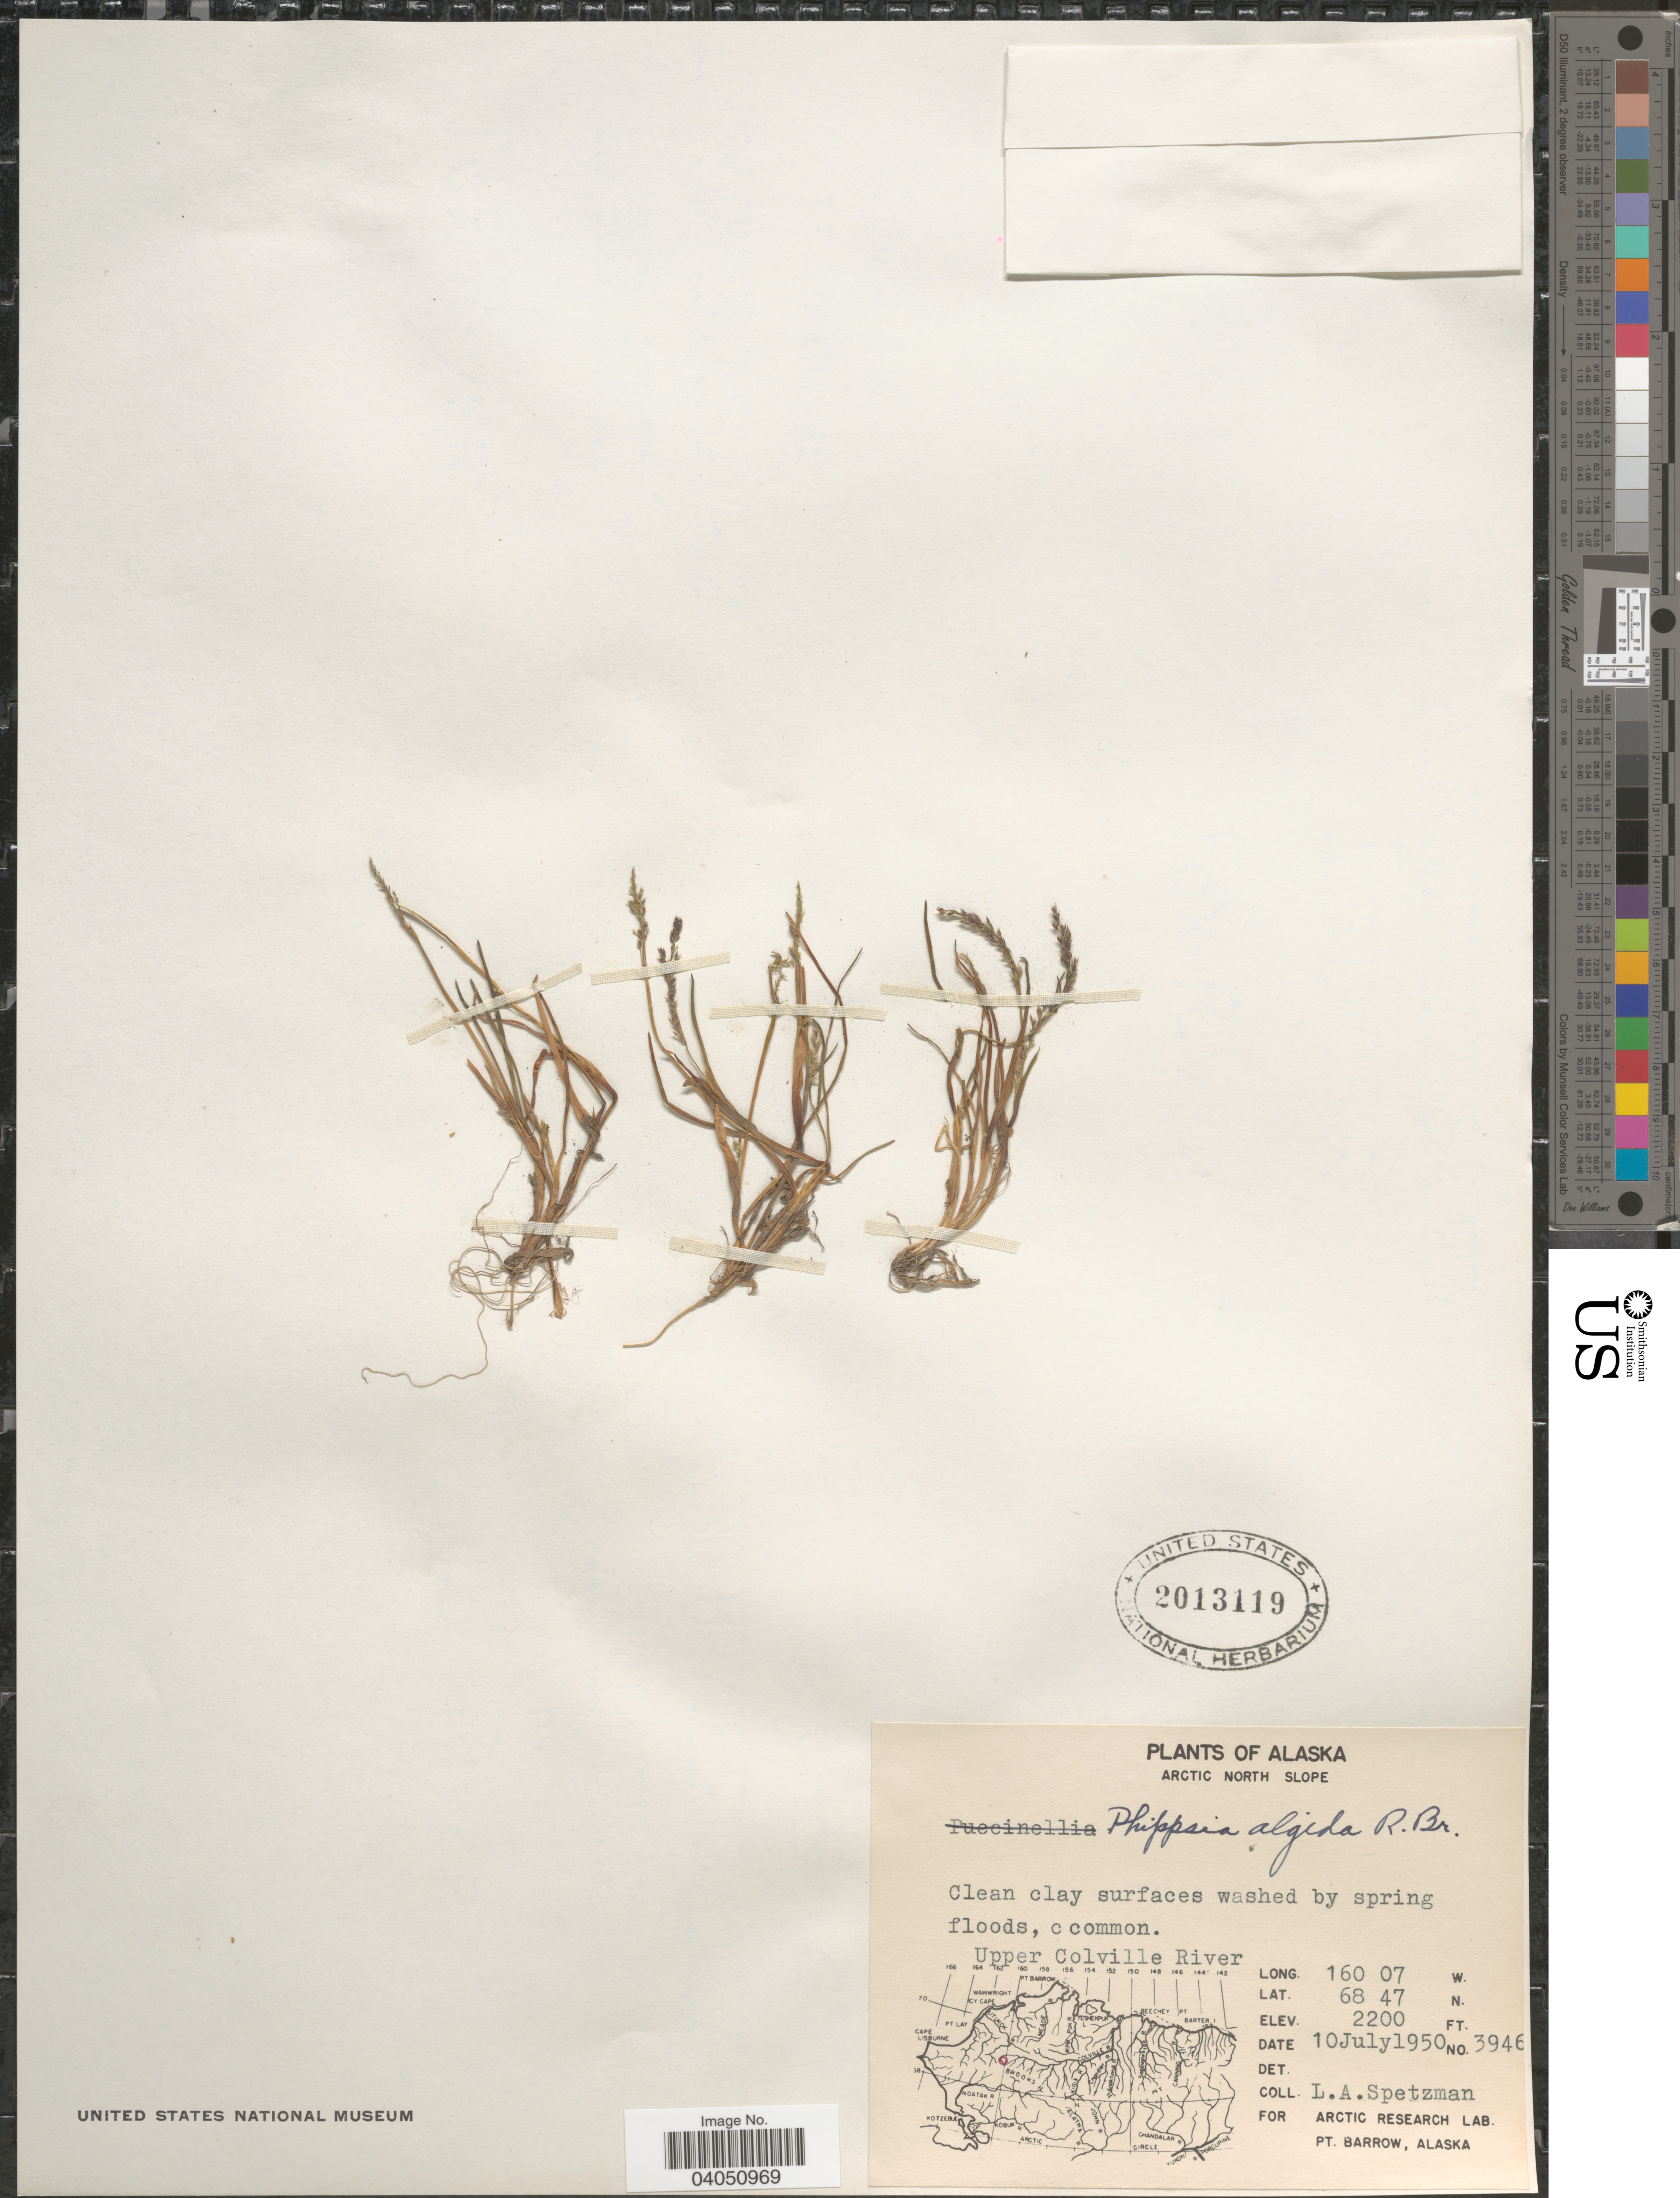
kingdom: Plantae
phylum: Tracheophyta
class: Liliopsida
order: Poales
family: Poaceae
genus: Phippsia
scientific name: Phippsia algida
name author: (Sol.) R. Br.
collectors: L. Spetzman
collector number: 3946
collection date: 1950-07-10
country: United States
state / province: Alaska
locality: Arctic North Slope. Upper Colville River.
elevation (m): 671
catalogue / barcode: US 2013119